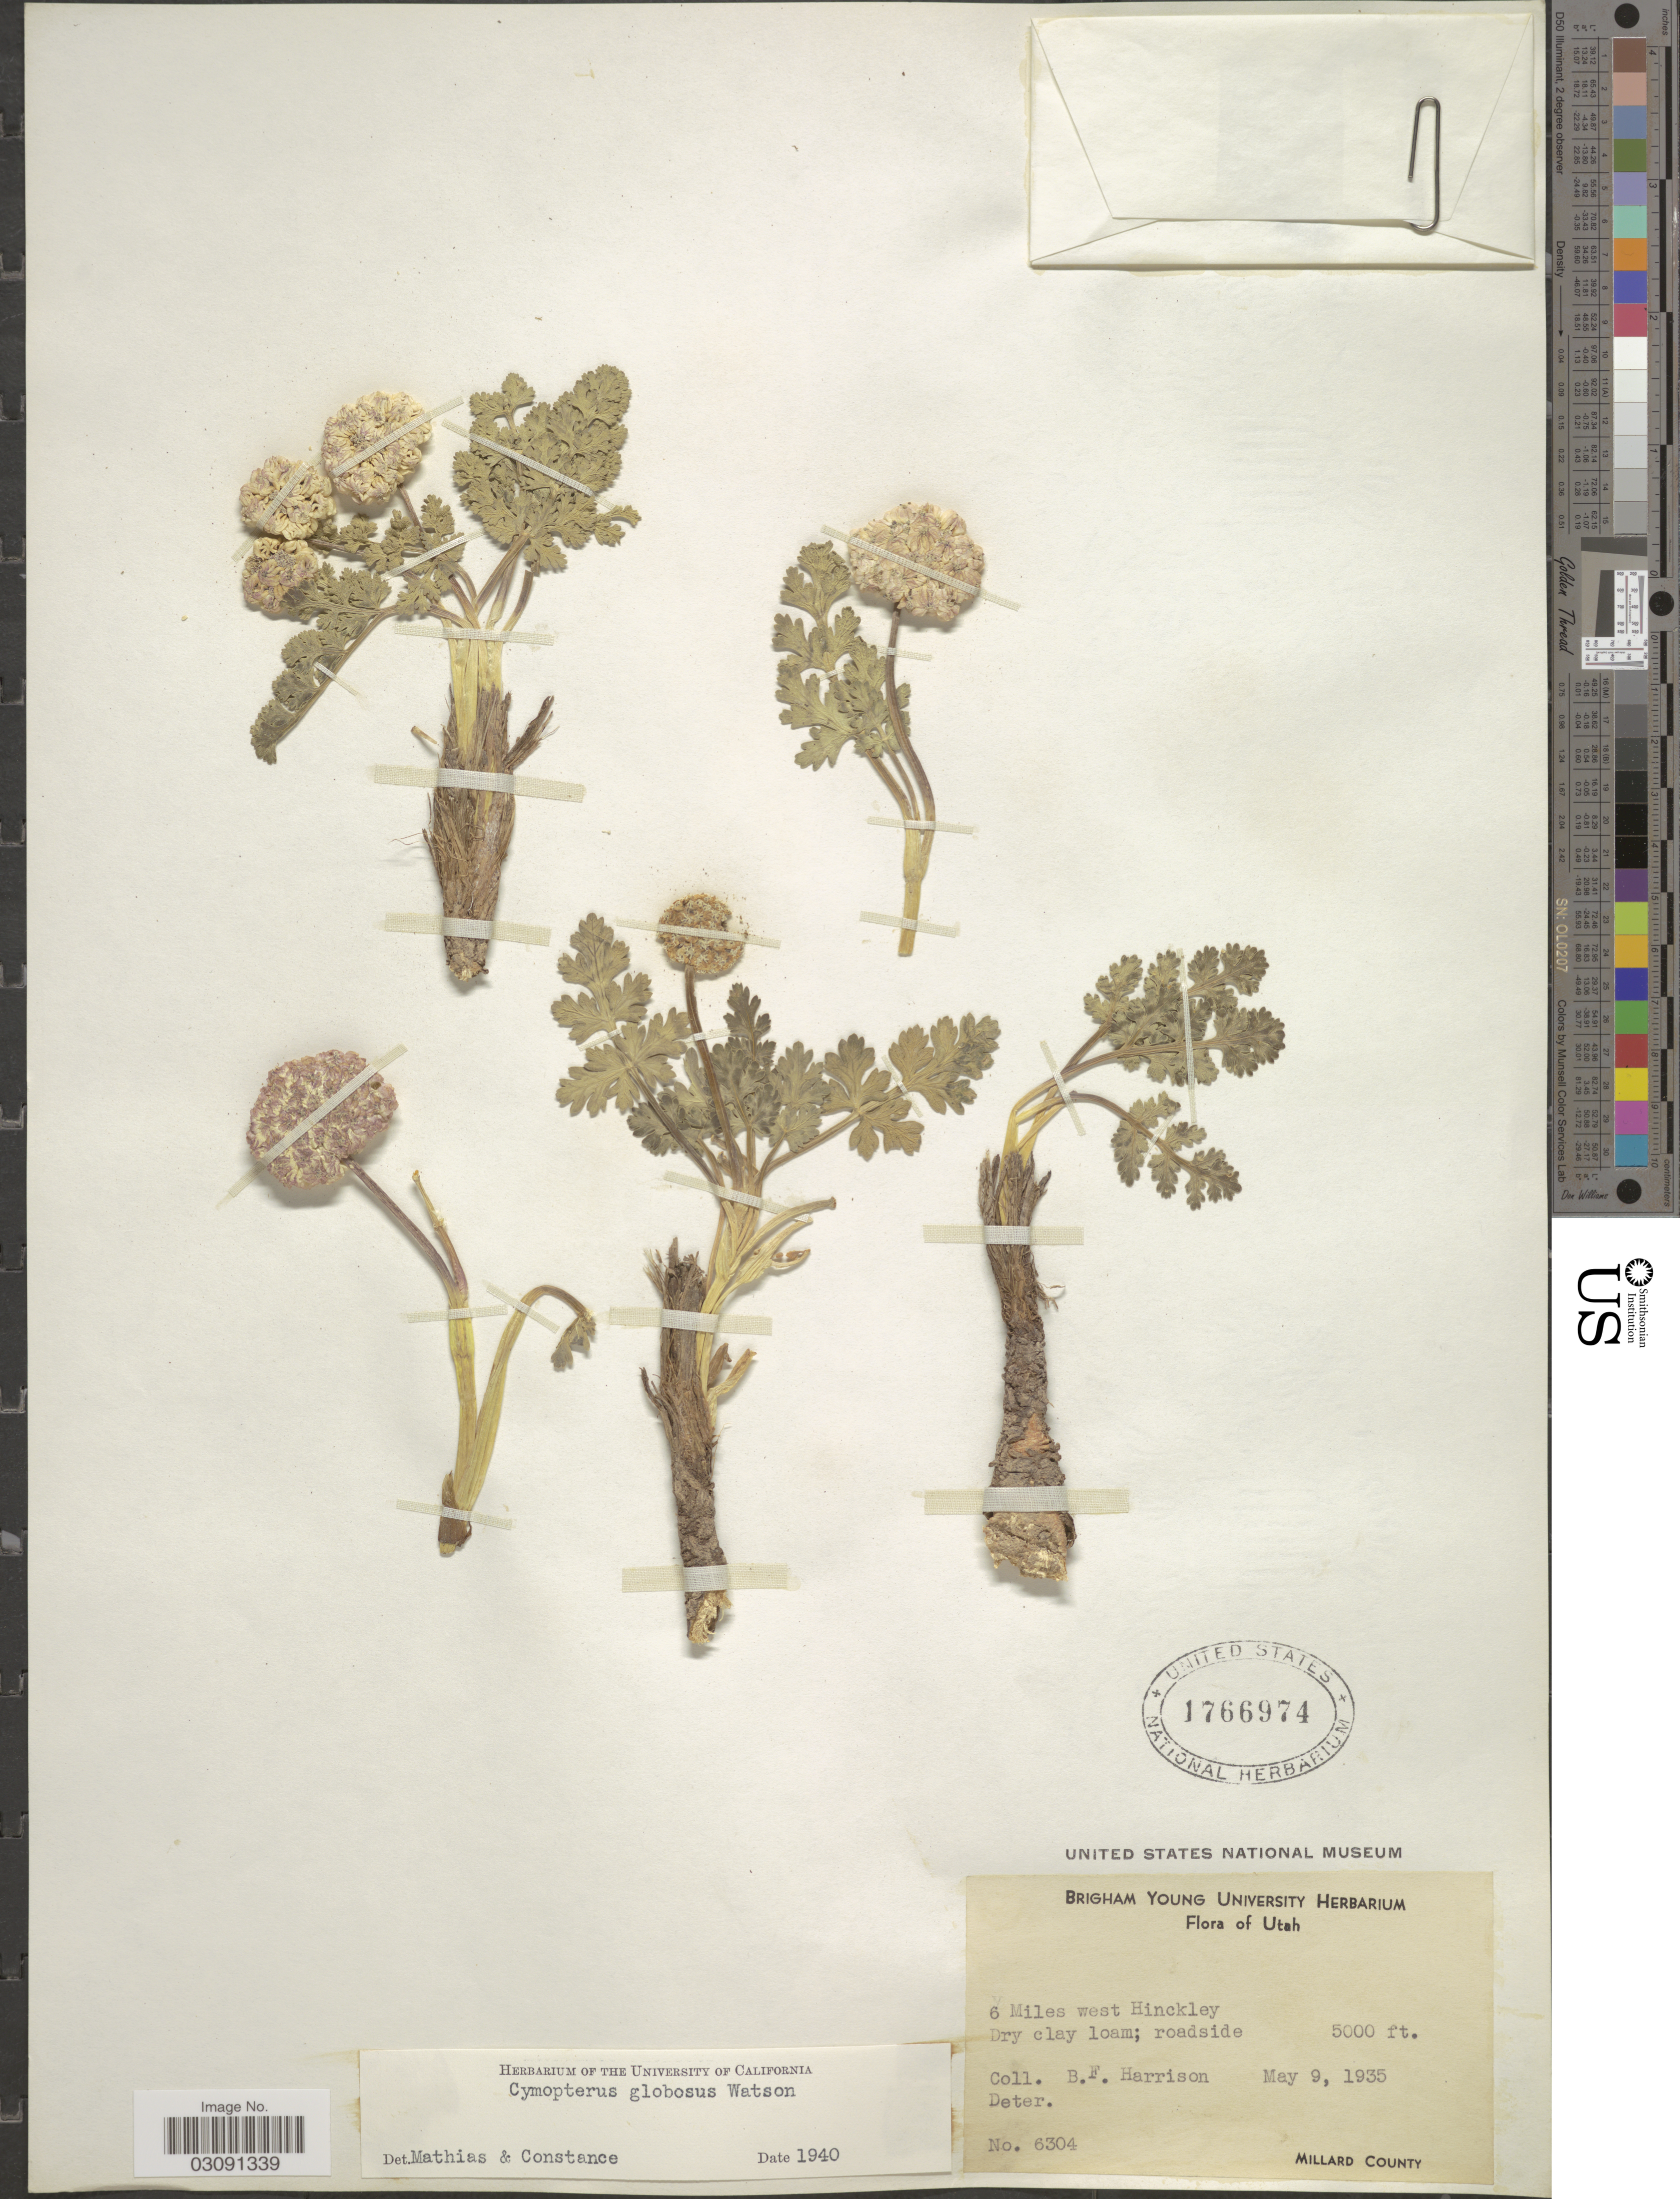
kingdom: Plantae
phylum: Tracheophyta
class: Magnoliopsida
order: Apiales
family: Apiaceae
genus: Cymopterus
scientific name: Cymopterus globosus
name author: (S. Watson) S. Watson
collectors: B. F. Harrison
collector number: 6304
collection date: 1935-05-09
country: United States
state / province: Utah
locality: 6 Miles west Hinckley. Millard County.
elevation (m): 1524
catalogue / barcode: US 1766974